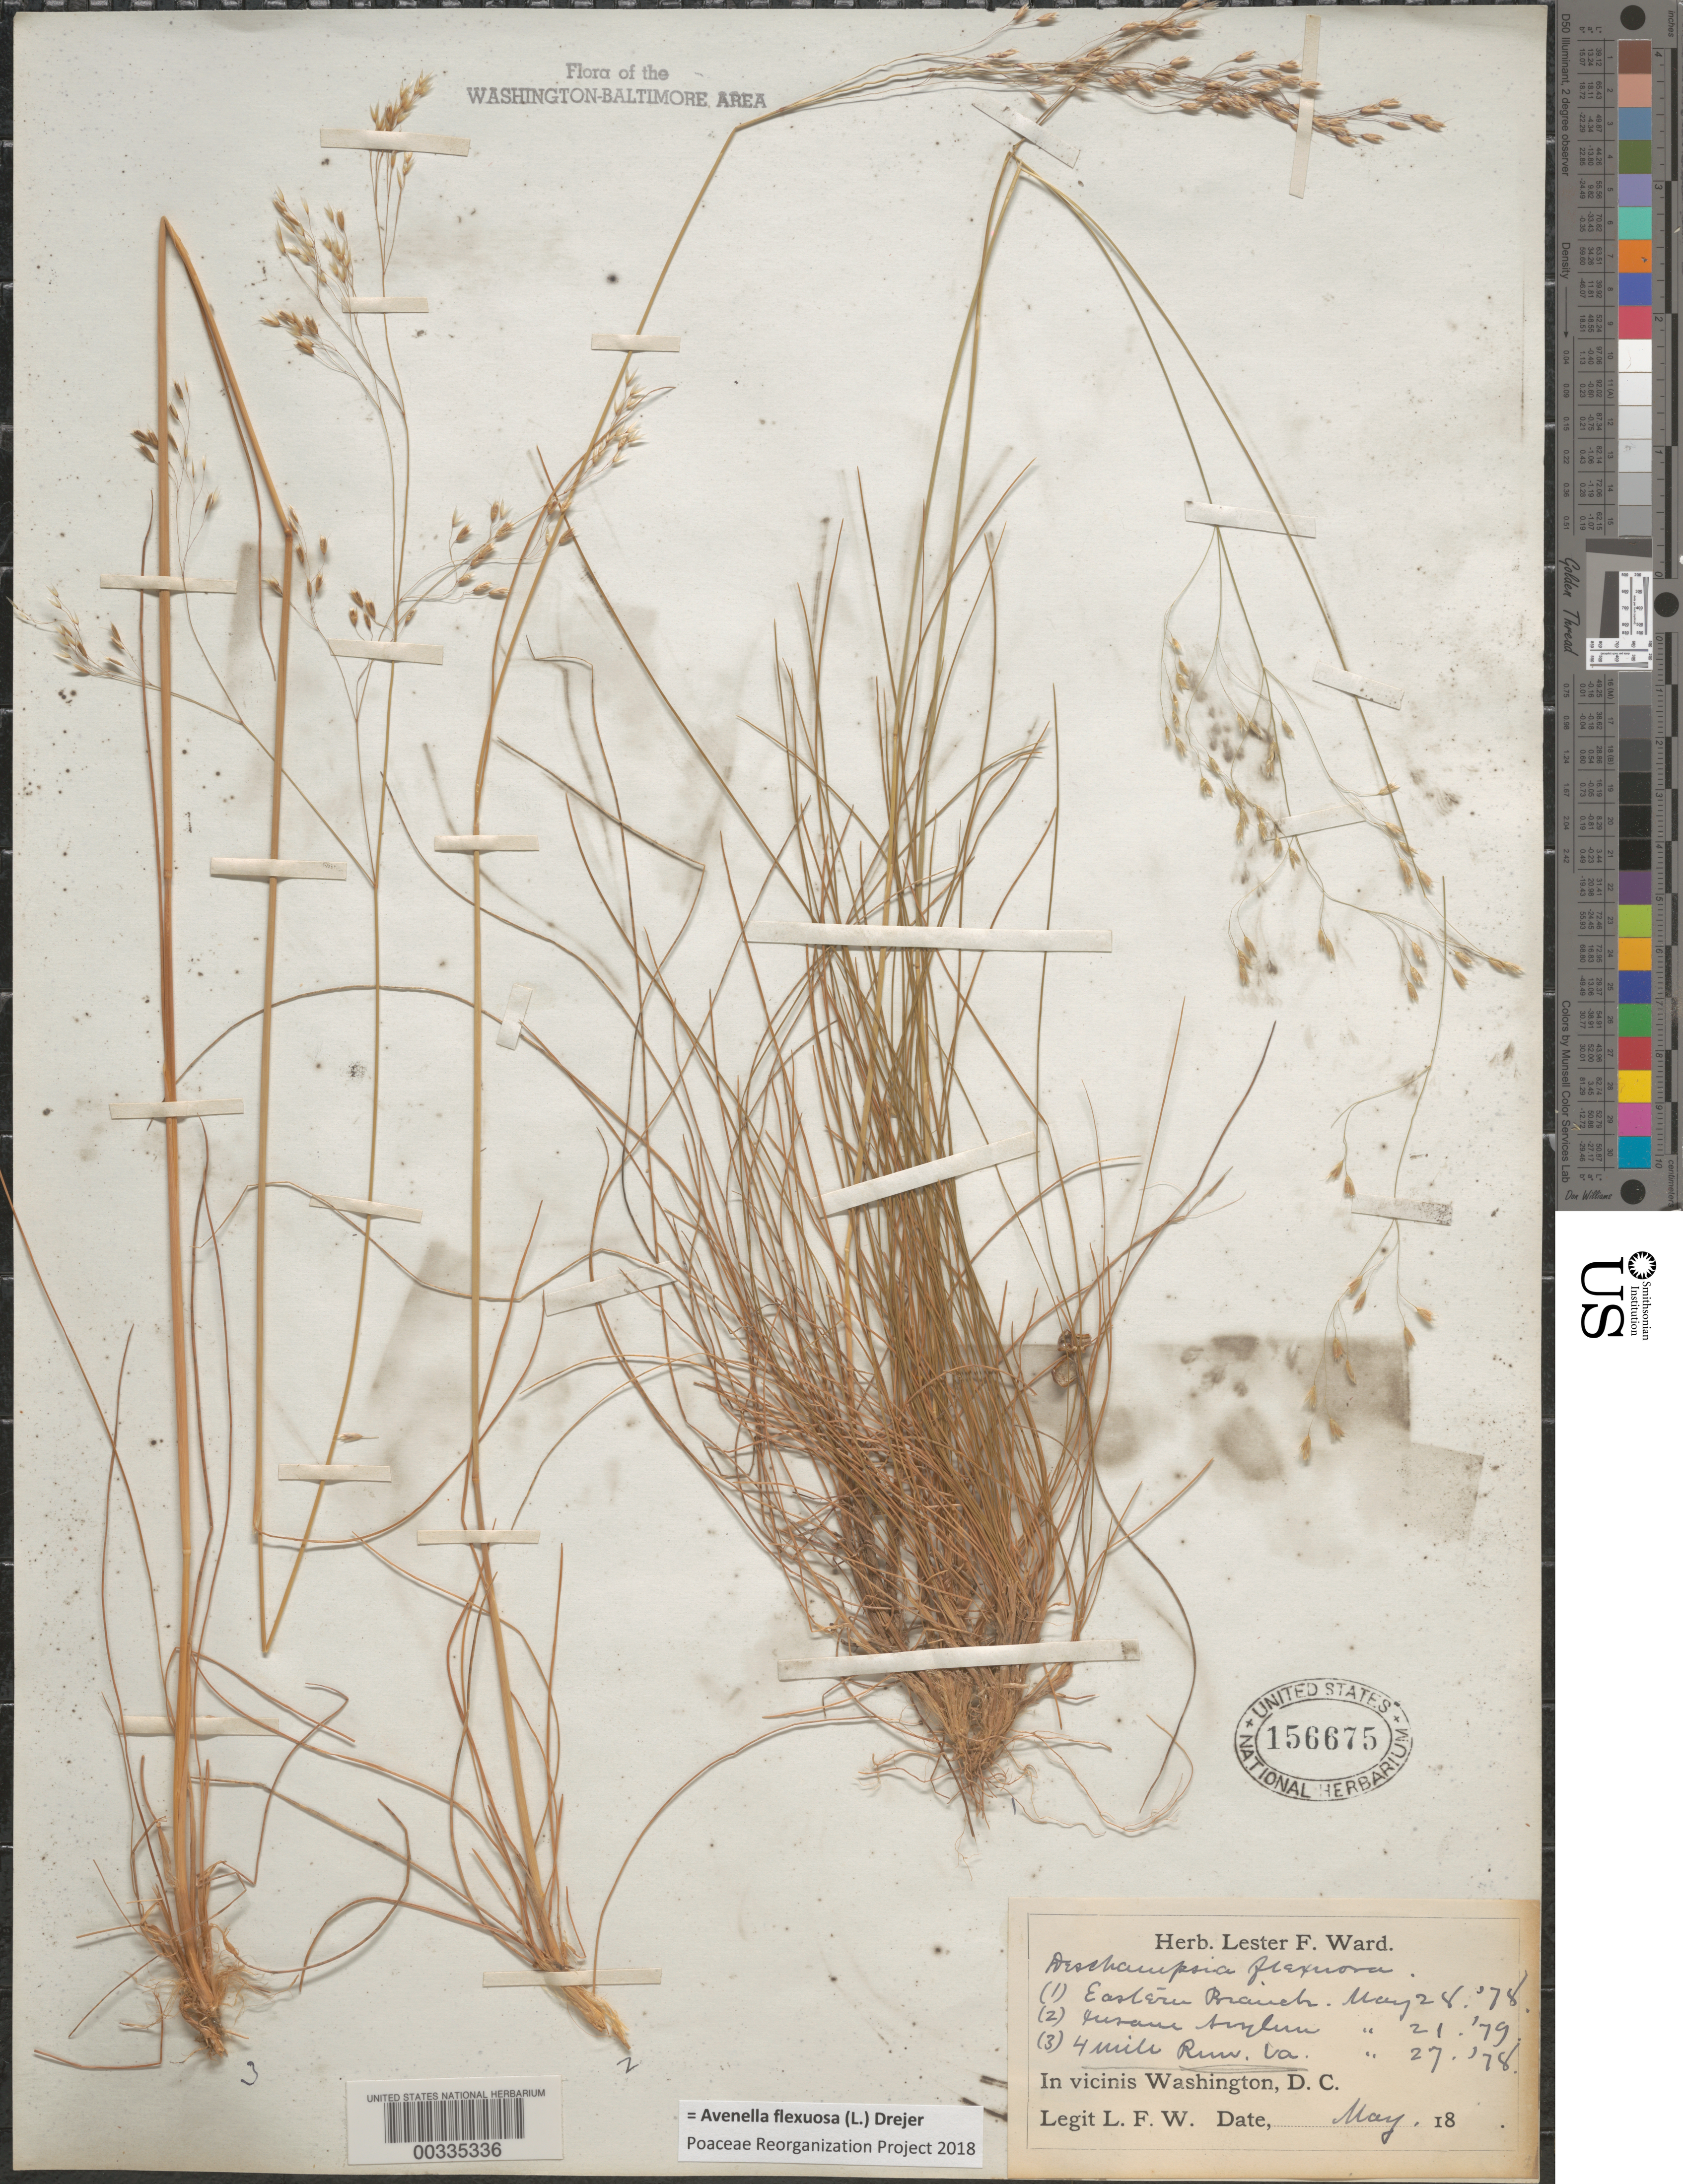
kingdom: Plantae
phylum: Tracheophyta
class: Liliopsida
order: Poales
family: Poaceae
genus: Avenella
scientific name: Avenella flexuosa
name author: (L.) Drejer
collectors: L. F. Ward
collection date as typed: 27 May 1878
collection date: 1878-05-27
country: United States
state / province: Virginia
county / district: Arlington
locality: Four Mile Run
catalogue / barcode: US 156675